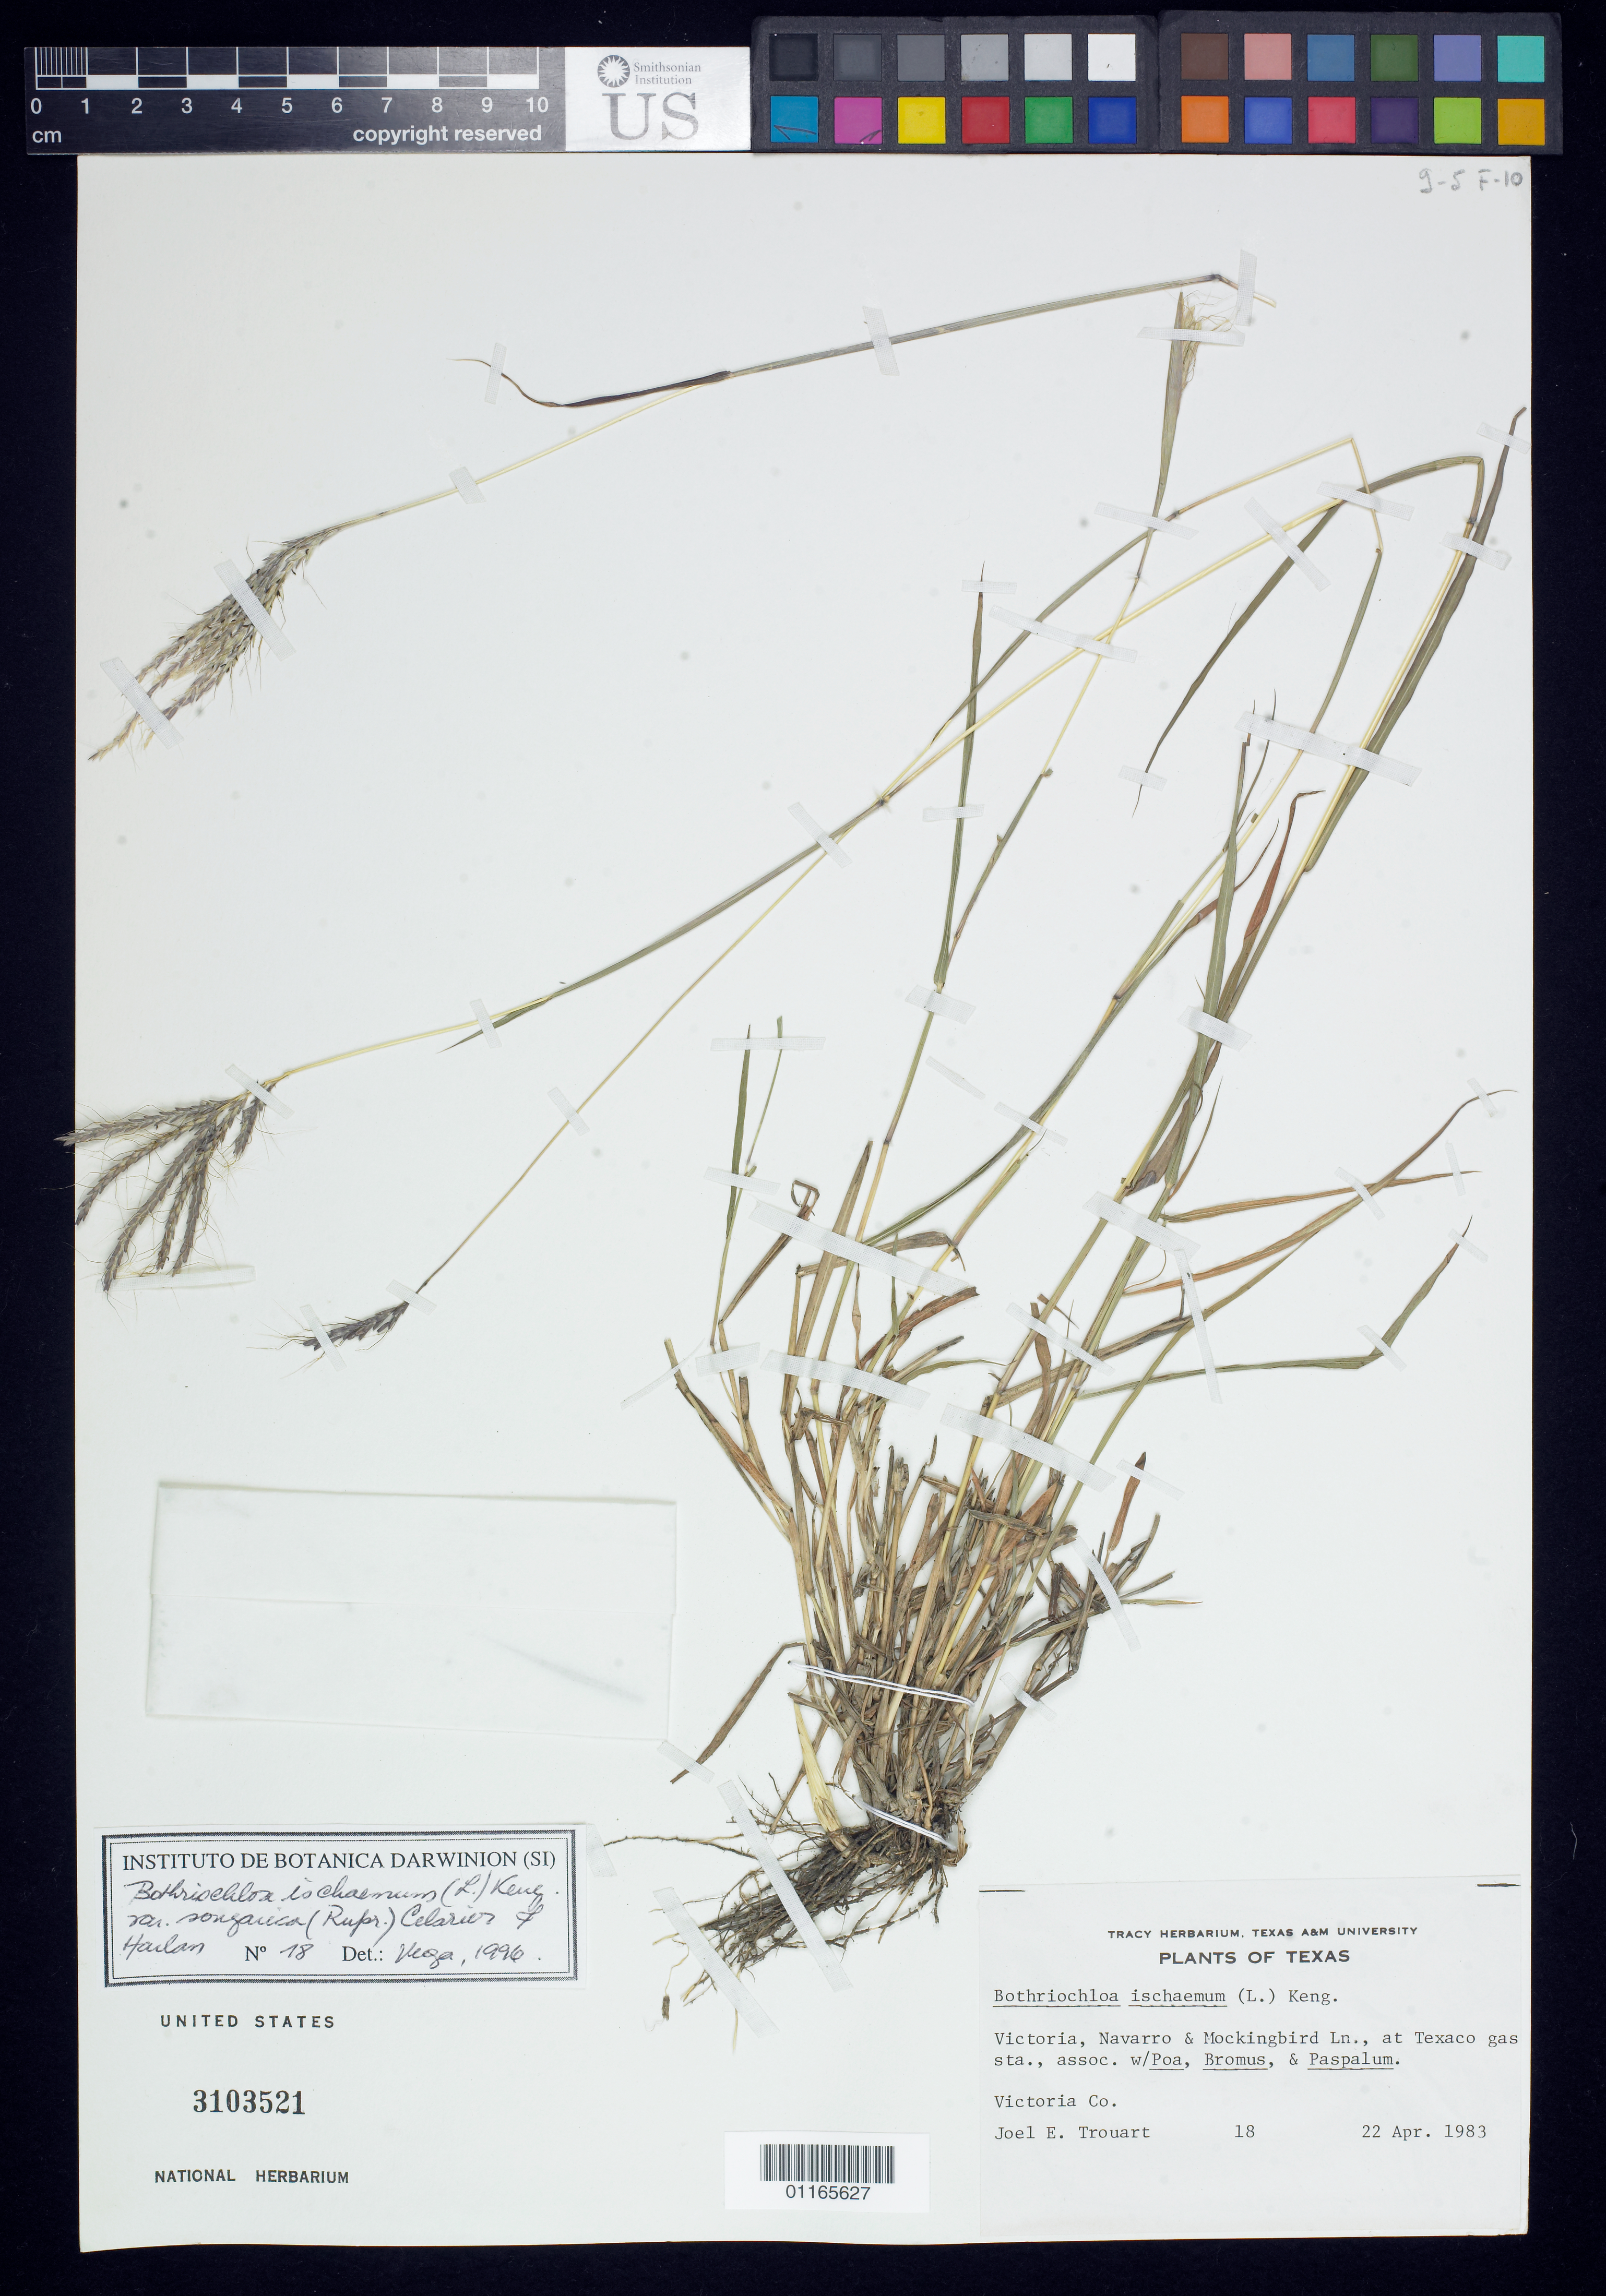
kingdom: Plantae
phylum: Tracheophyta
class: Liliopsida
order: Poales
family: Poaceae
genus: Bothriochloa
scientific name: Bothriochloa ischaemum var. songarica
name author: (Rupr. ex Fisch. & C.A. Mey.) Celarier & Harlan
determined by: Vega, --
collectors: J. Trouart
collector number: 18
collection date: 1983-04-22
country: United States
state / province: Texas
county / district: Victoria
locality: Victoria, Navarro & Mockingbird Ln., at Texaco gas sta.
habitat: Associated with Poa, Bromus, and Paspalum.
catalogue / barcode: US 3103521